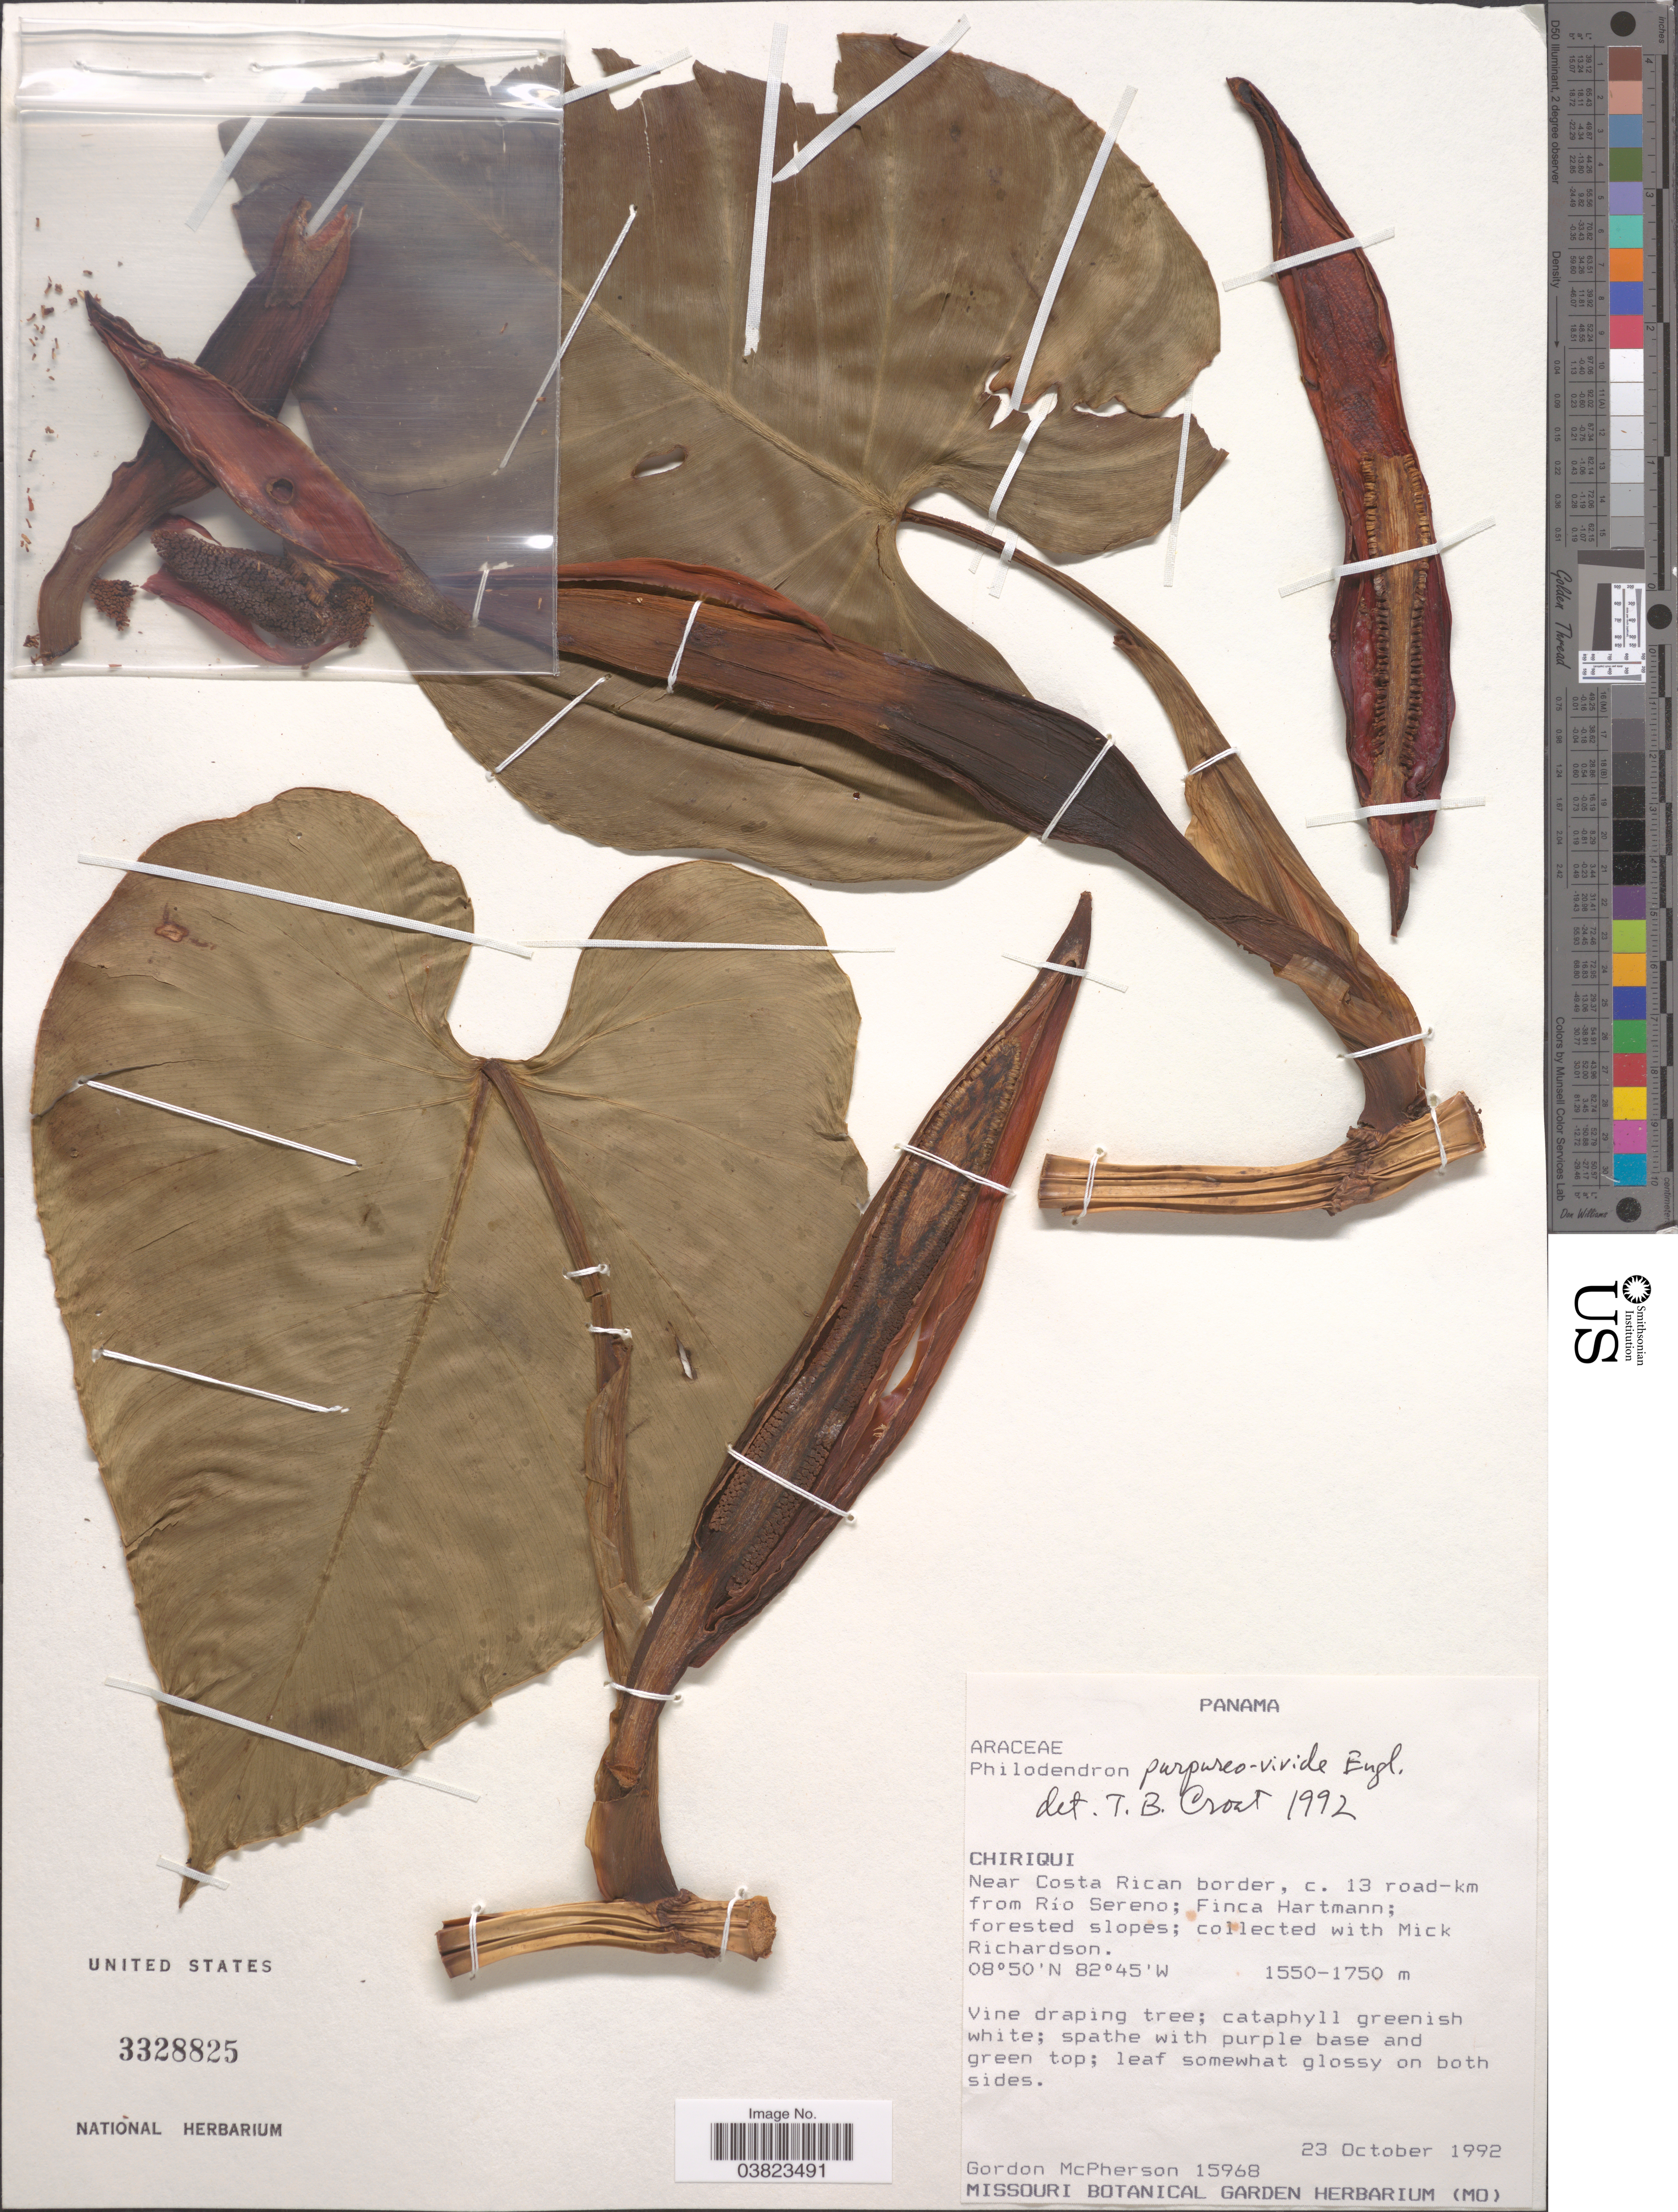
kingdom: Plantae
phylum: Tracheophyta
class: Liliopsida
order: Alismatales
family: Araceae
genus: Philodendron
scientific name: Philodendron purpureoviride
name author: Engl.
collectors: G. D. McPherson & M. Richardson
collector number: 15968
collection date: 1992-10-23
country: Panama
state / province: Chiriqui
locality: Near Costa Rican border, c. 13 road-km from Río Sereno; Finca Hartmann; forested slopes.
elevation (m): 1550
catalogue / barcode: US 3328825